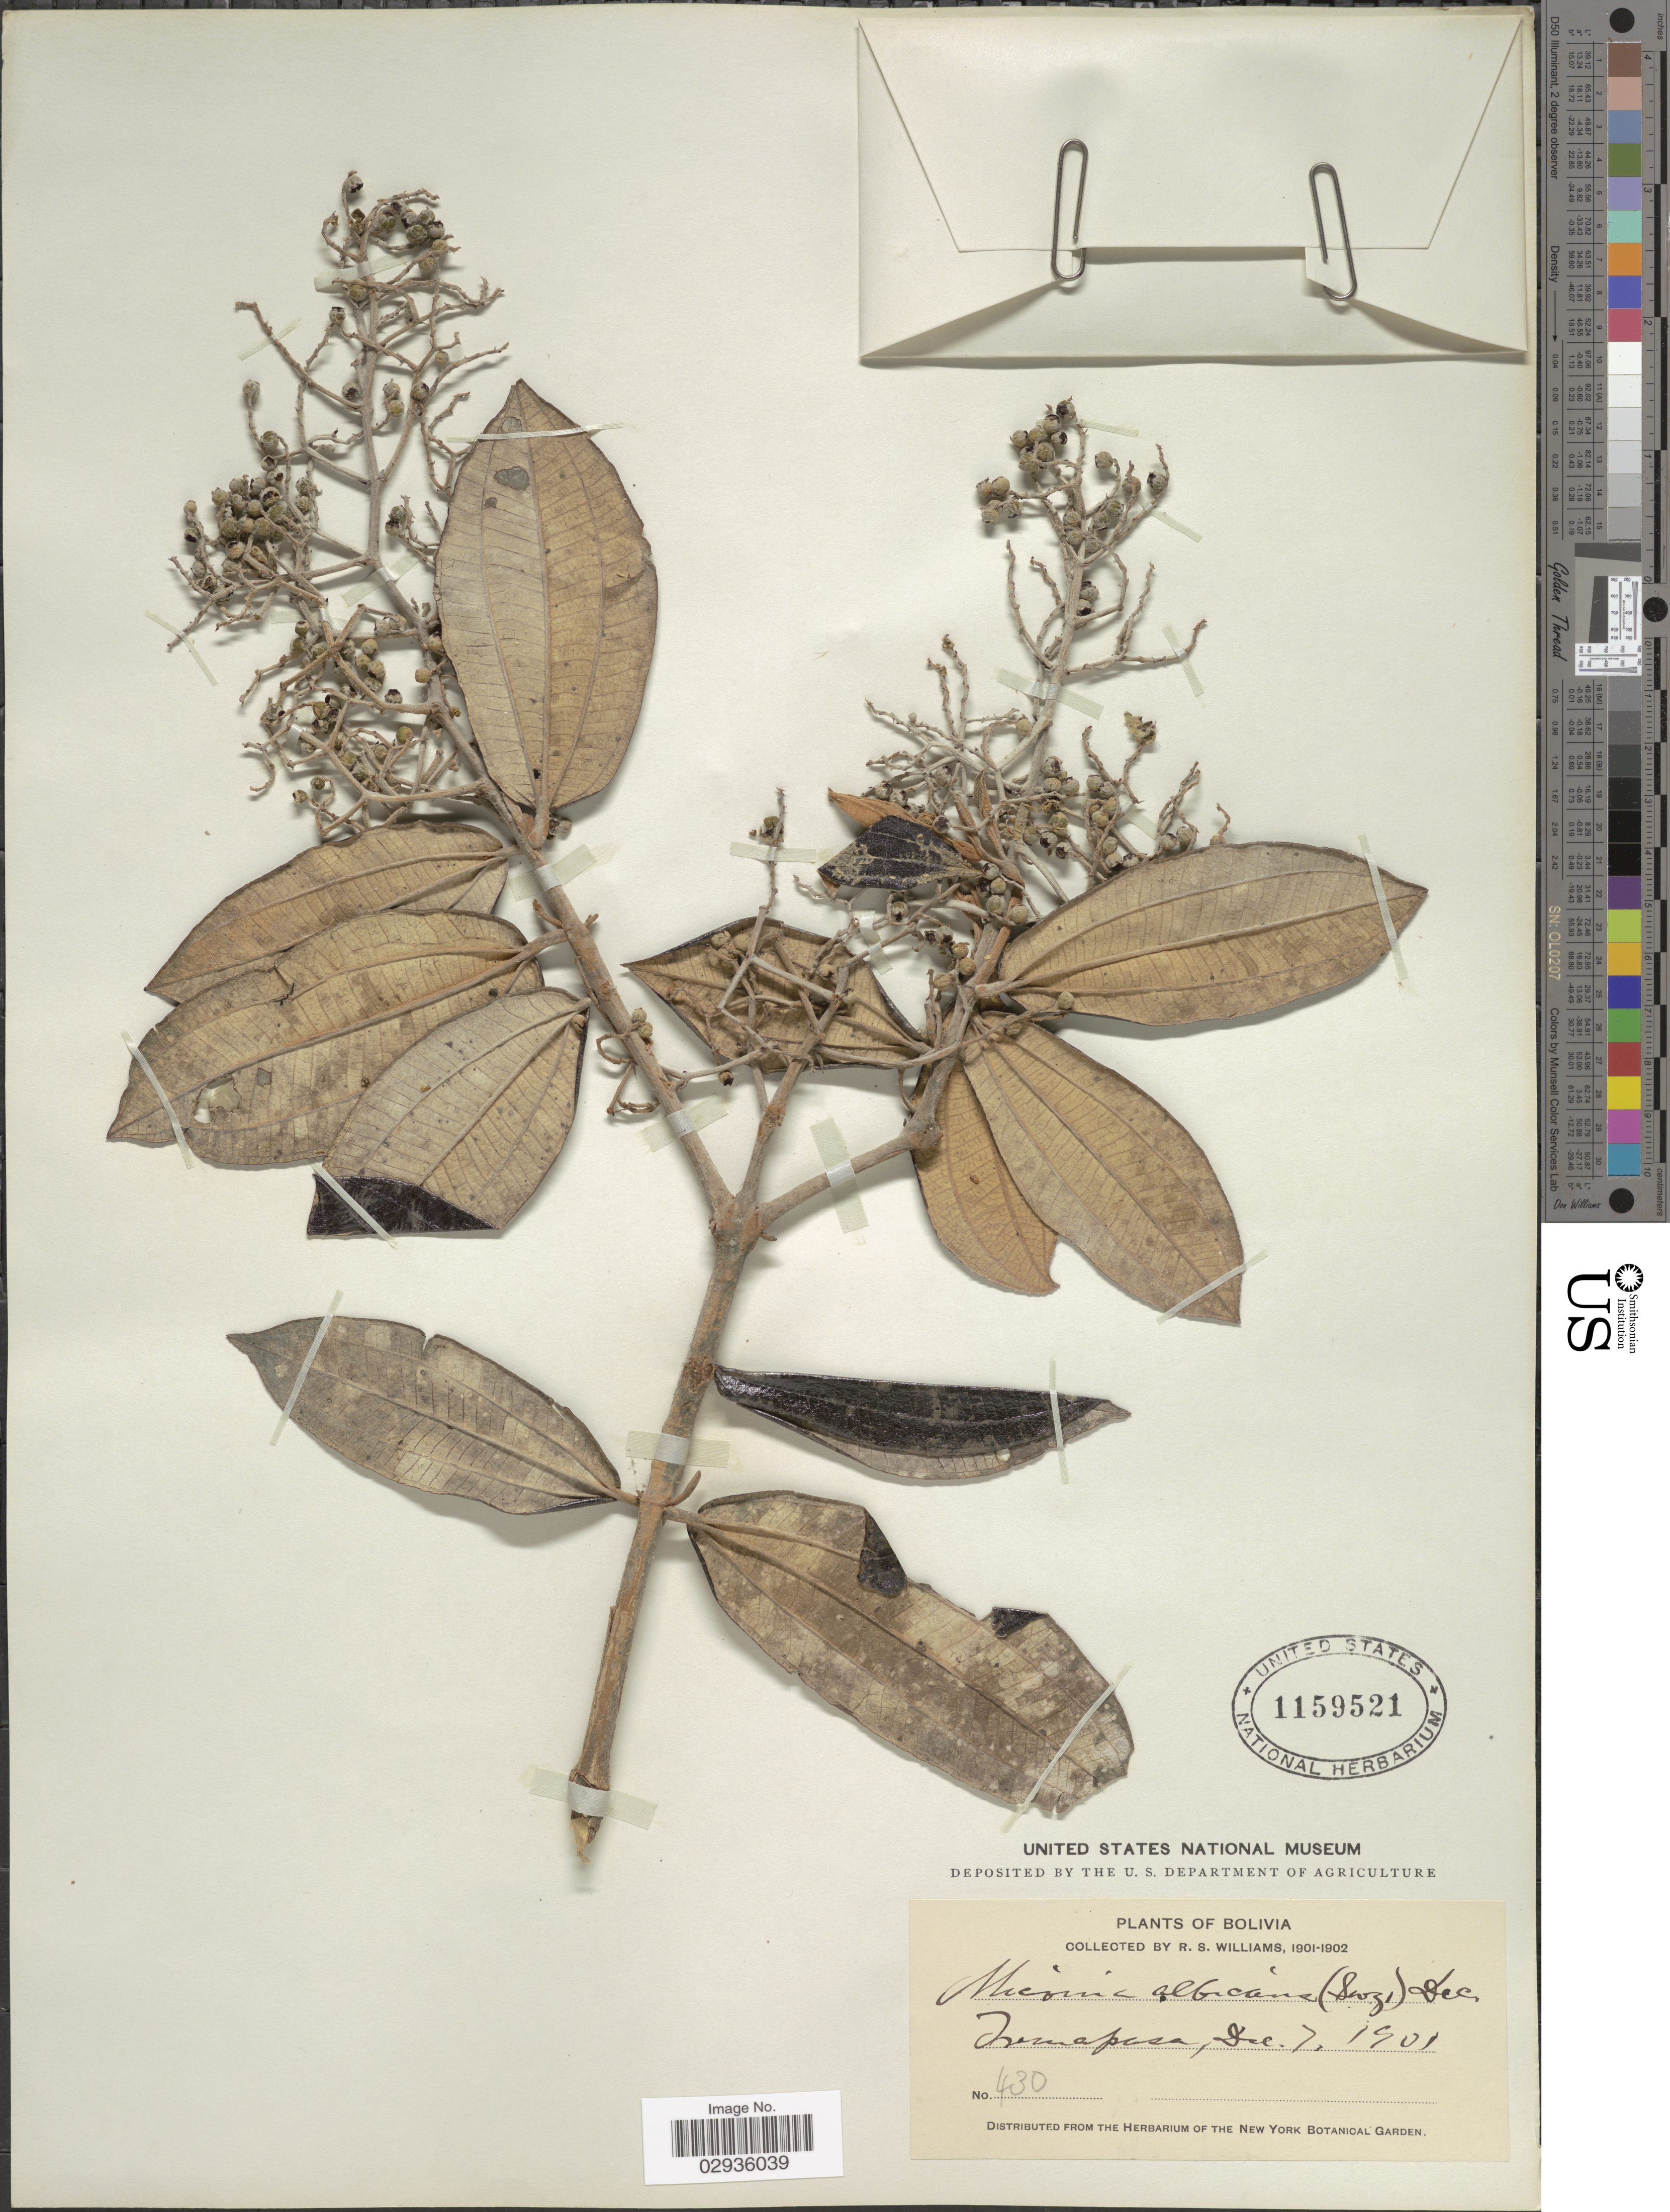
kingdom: Plantae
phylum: Tracheophyta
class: Magnoliopsida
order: Myrtales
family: Melastomataceae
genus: Miconia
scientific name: Miconia albicans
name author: (Sw.) Steud.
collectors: R. S. Williams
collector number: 430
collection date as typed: Dec. 7, 1901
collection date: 1901-12-07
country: Bolivia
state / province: La Paz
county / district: Iturralde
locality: Tumupasa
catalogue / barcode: US 1159521